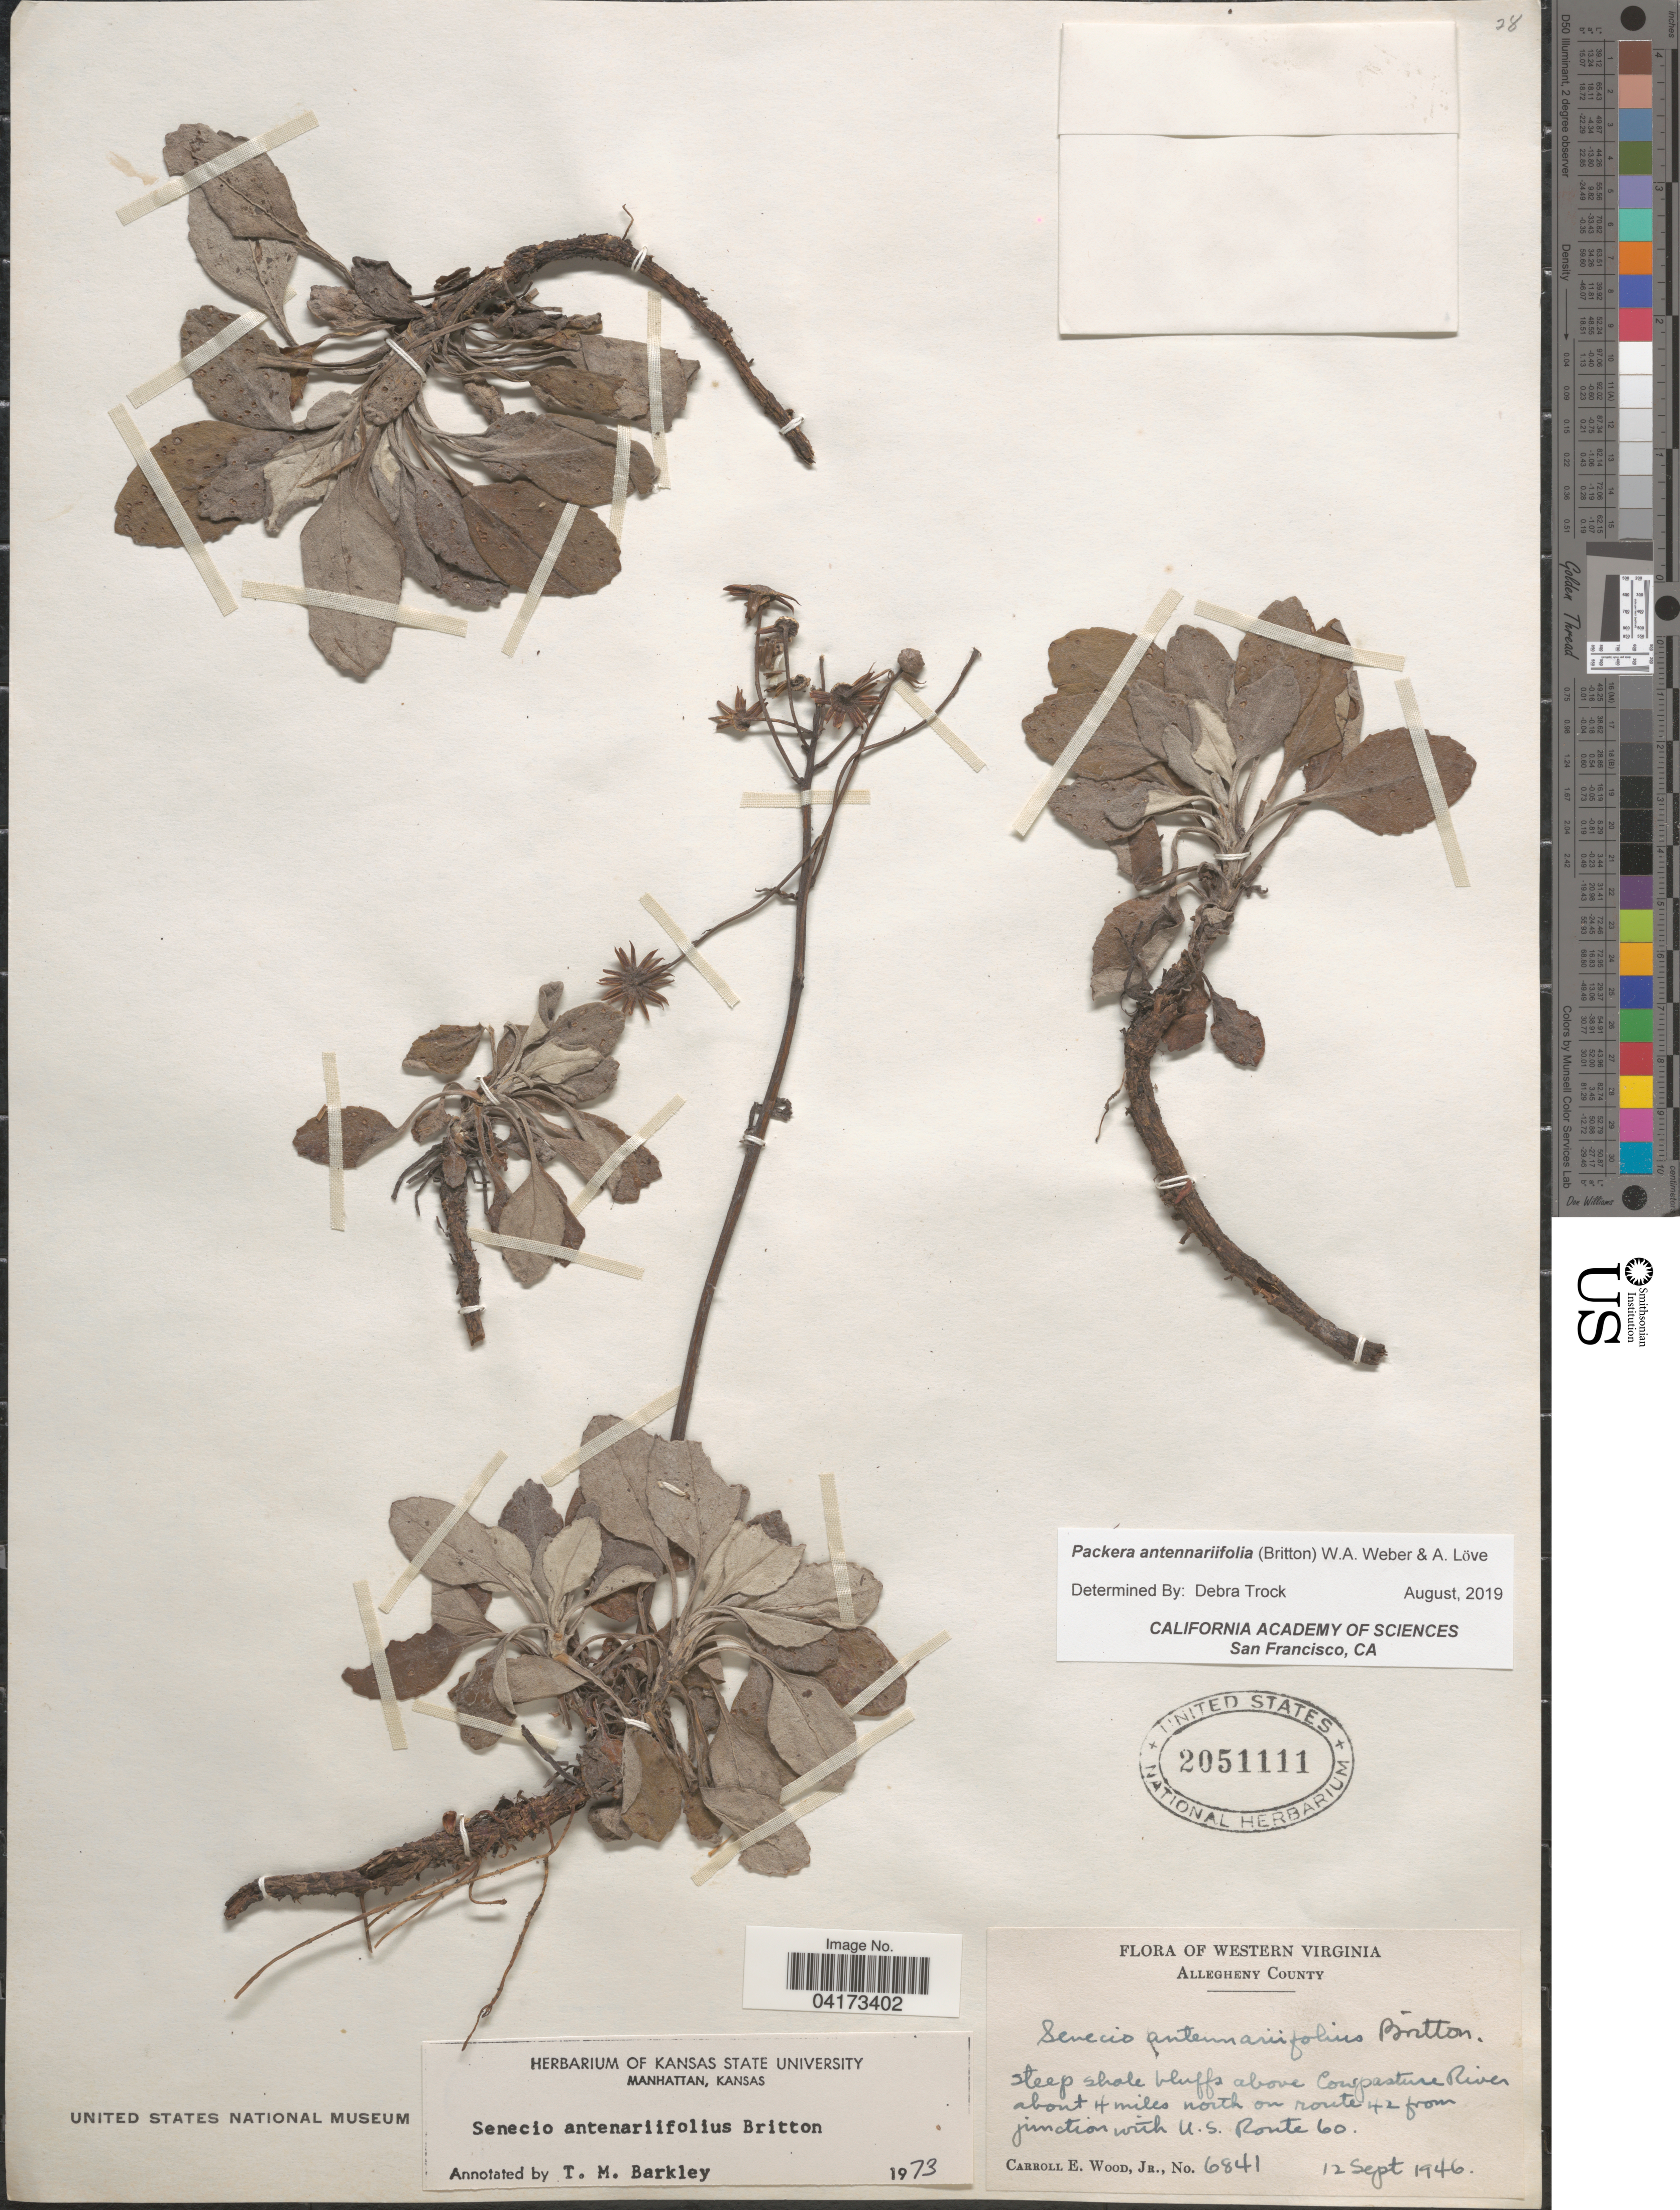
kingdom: Plantae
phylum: Tracheophyta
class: Magnoliopsida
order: Asterales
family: Asteraceae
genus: Packera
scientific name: Packera antennariifolia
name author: (Britton) W.A. Weber & Á. Löve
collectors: C. Wood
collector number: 6841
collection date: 1946-09-12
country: United States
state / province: Virginia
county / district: Allegheny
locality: Western Virginia. Allegheny County. Steep shale bluffs above Cowpasture River about 4 miles north on route 42 from junction with U.S. Route 60.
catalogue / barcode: US 2051111